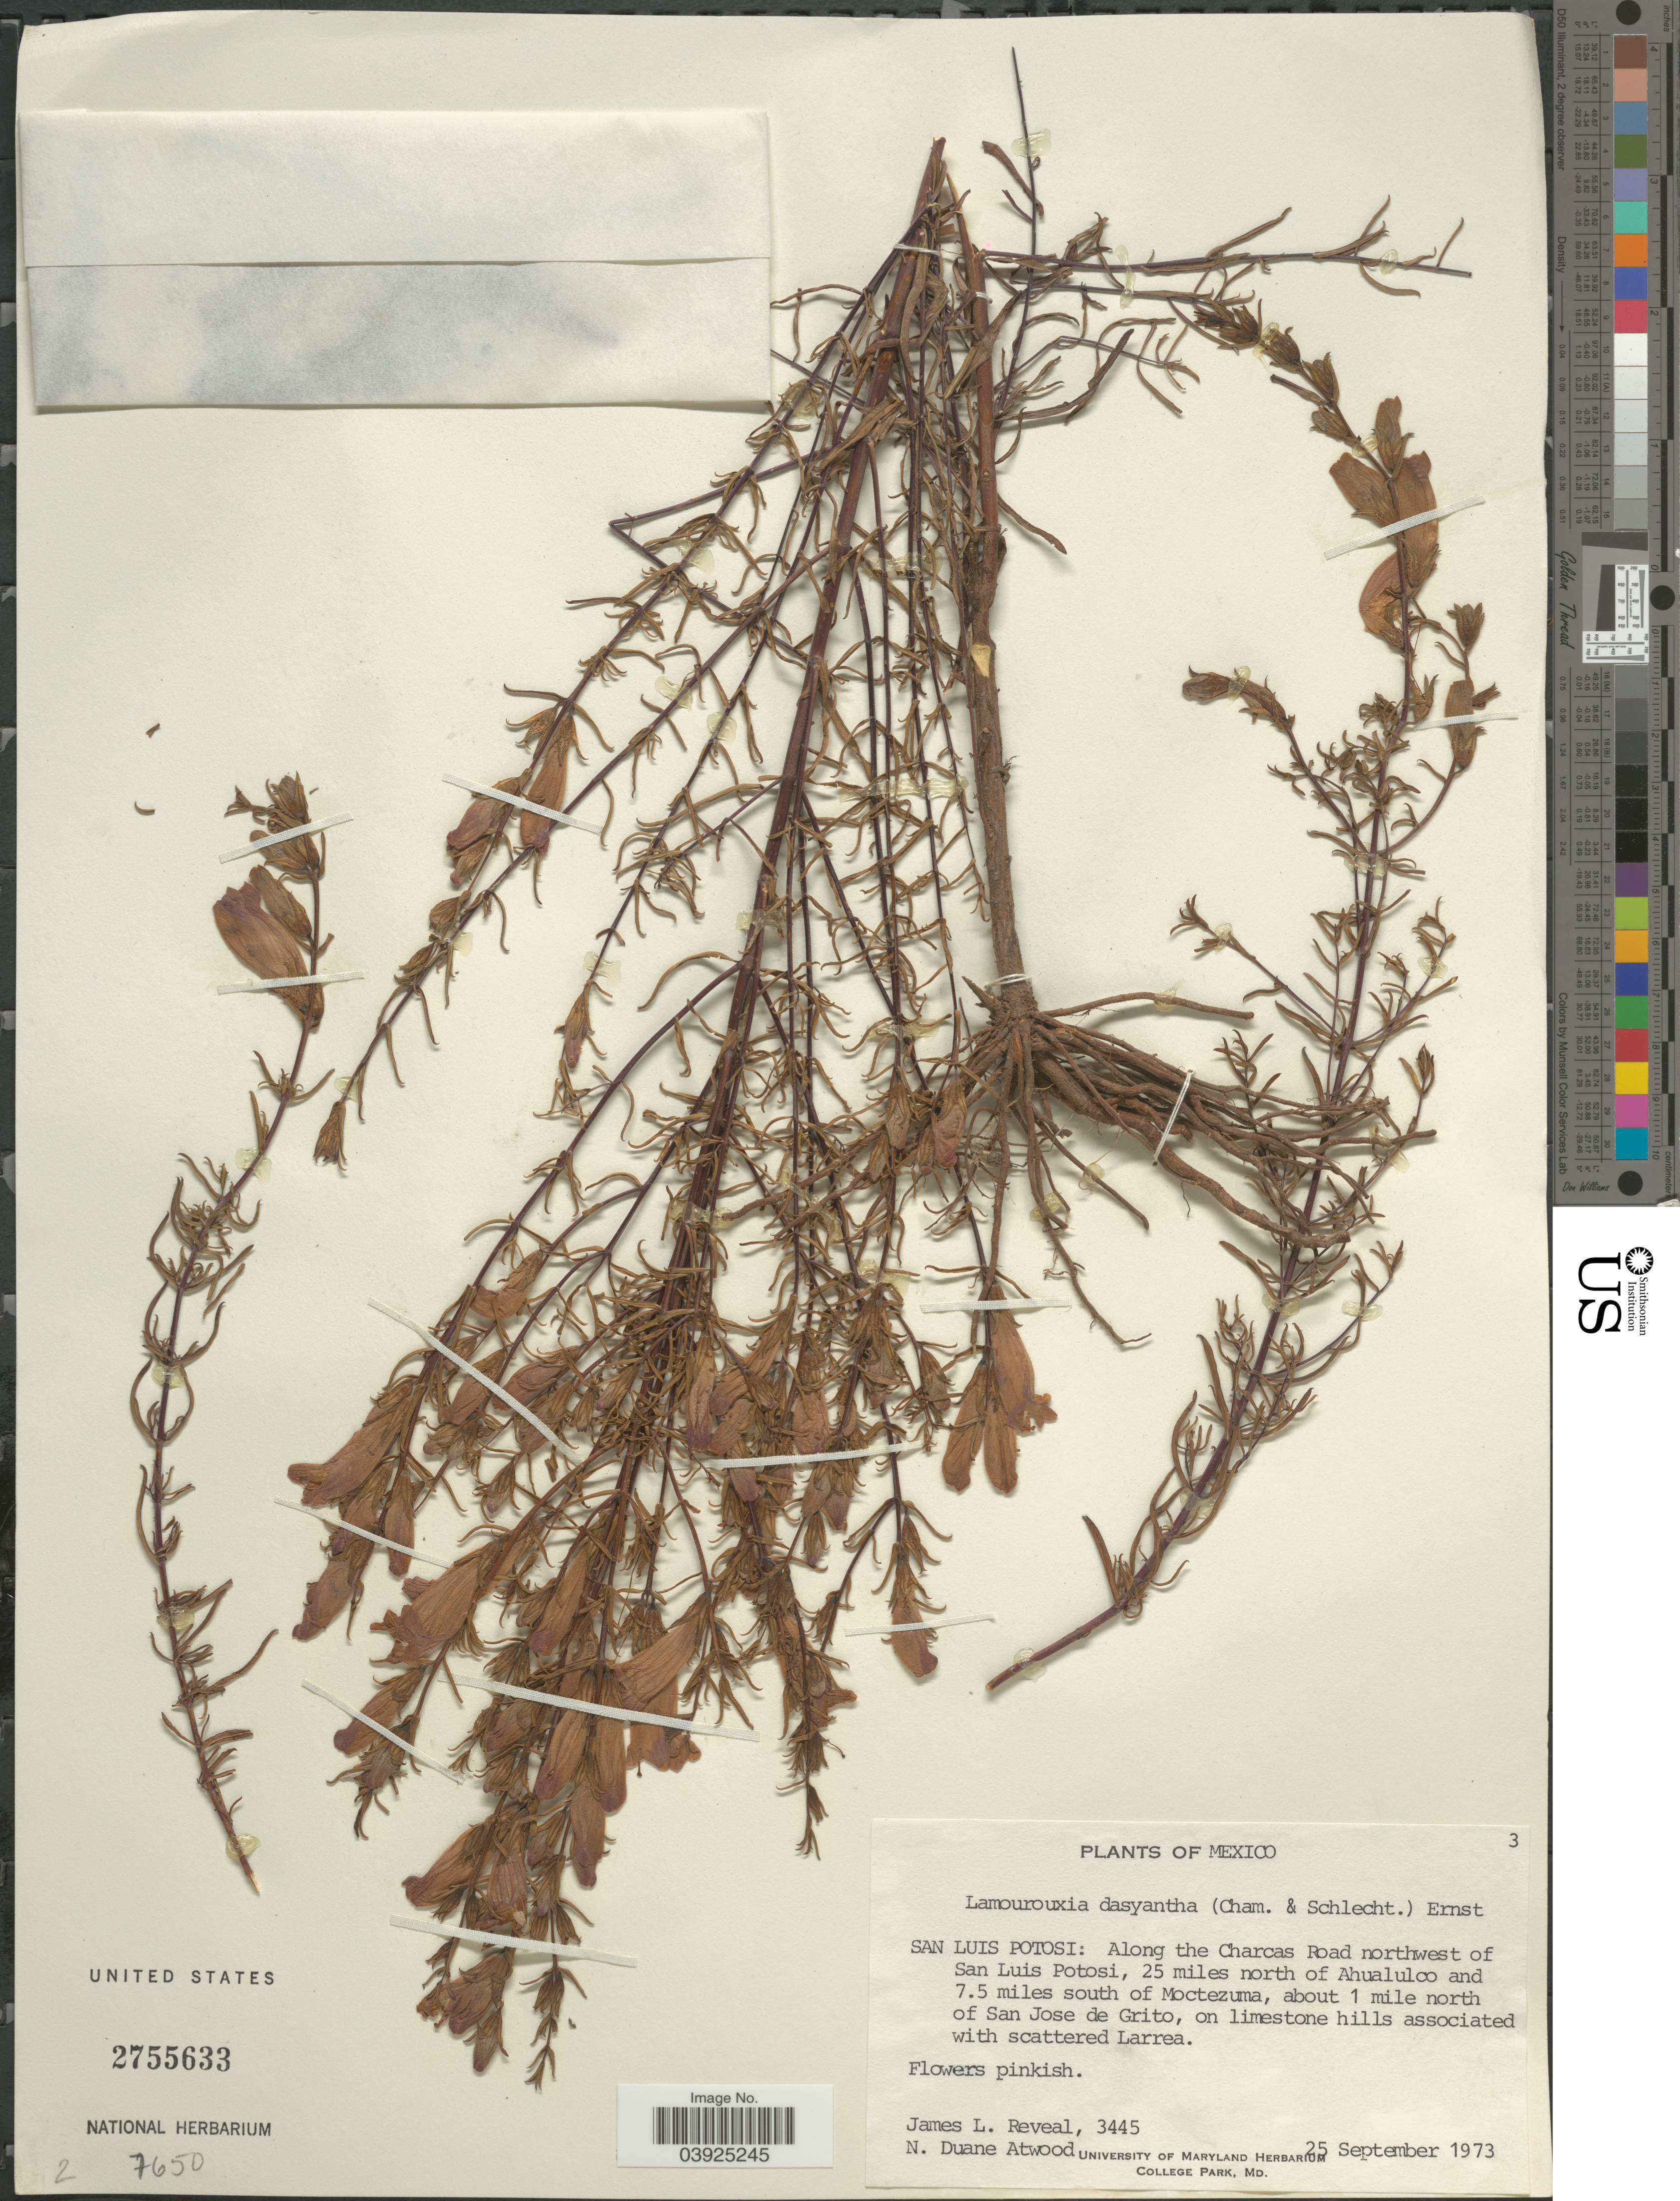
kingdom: Plantae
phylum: Tracheophyta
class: Magnoliopsida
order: Lamiales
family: Orobanchaceae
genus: Lamourouxia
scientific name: Lamourouxia dasyantha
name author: (Cham. & Schltdl.) W.R. Ernst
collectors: J. L. Reveal & N. Atwood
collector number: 3445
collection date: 1973-09-25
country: Mexico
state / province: San Luis Potosí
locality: Along the Charcas Road northwest of San Luis Potosi, 25 miles north of Ahualulco and 7.5 miles south of Moctezuma, about 1 mile north of San Jose de Grito.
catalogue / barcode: US 2755633